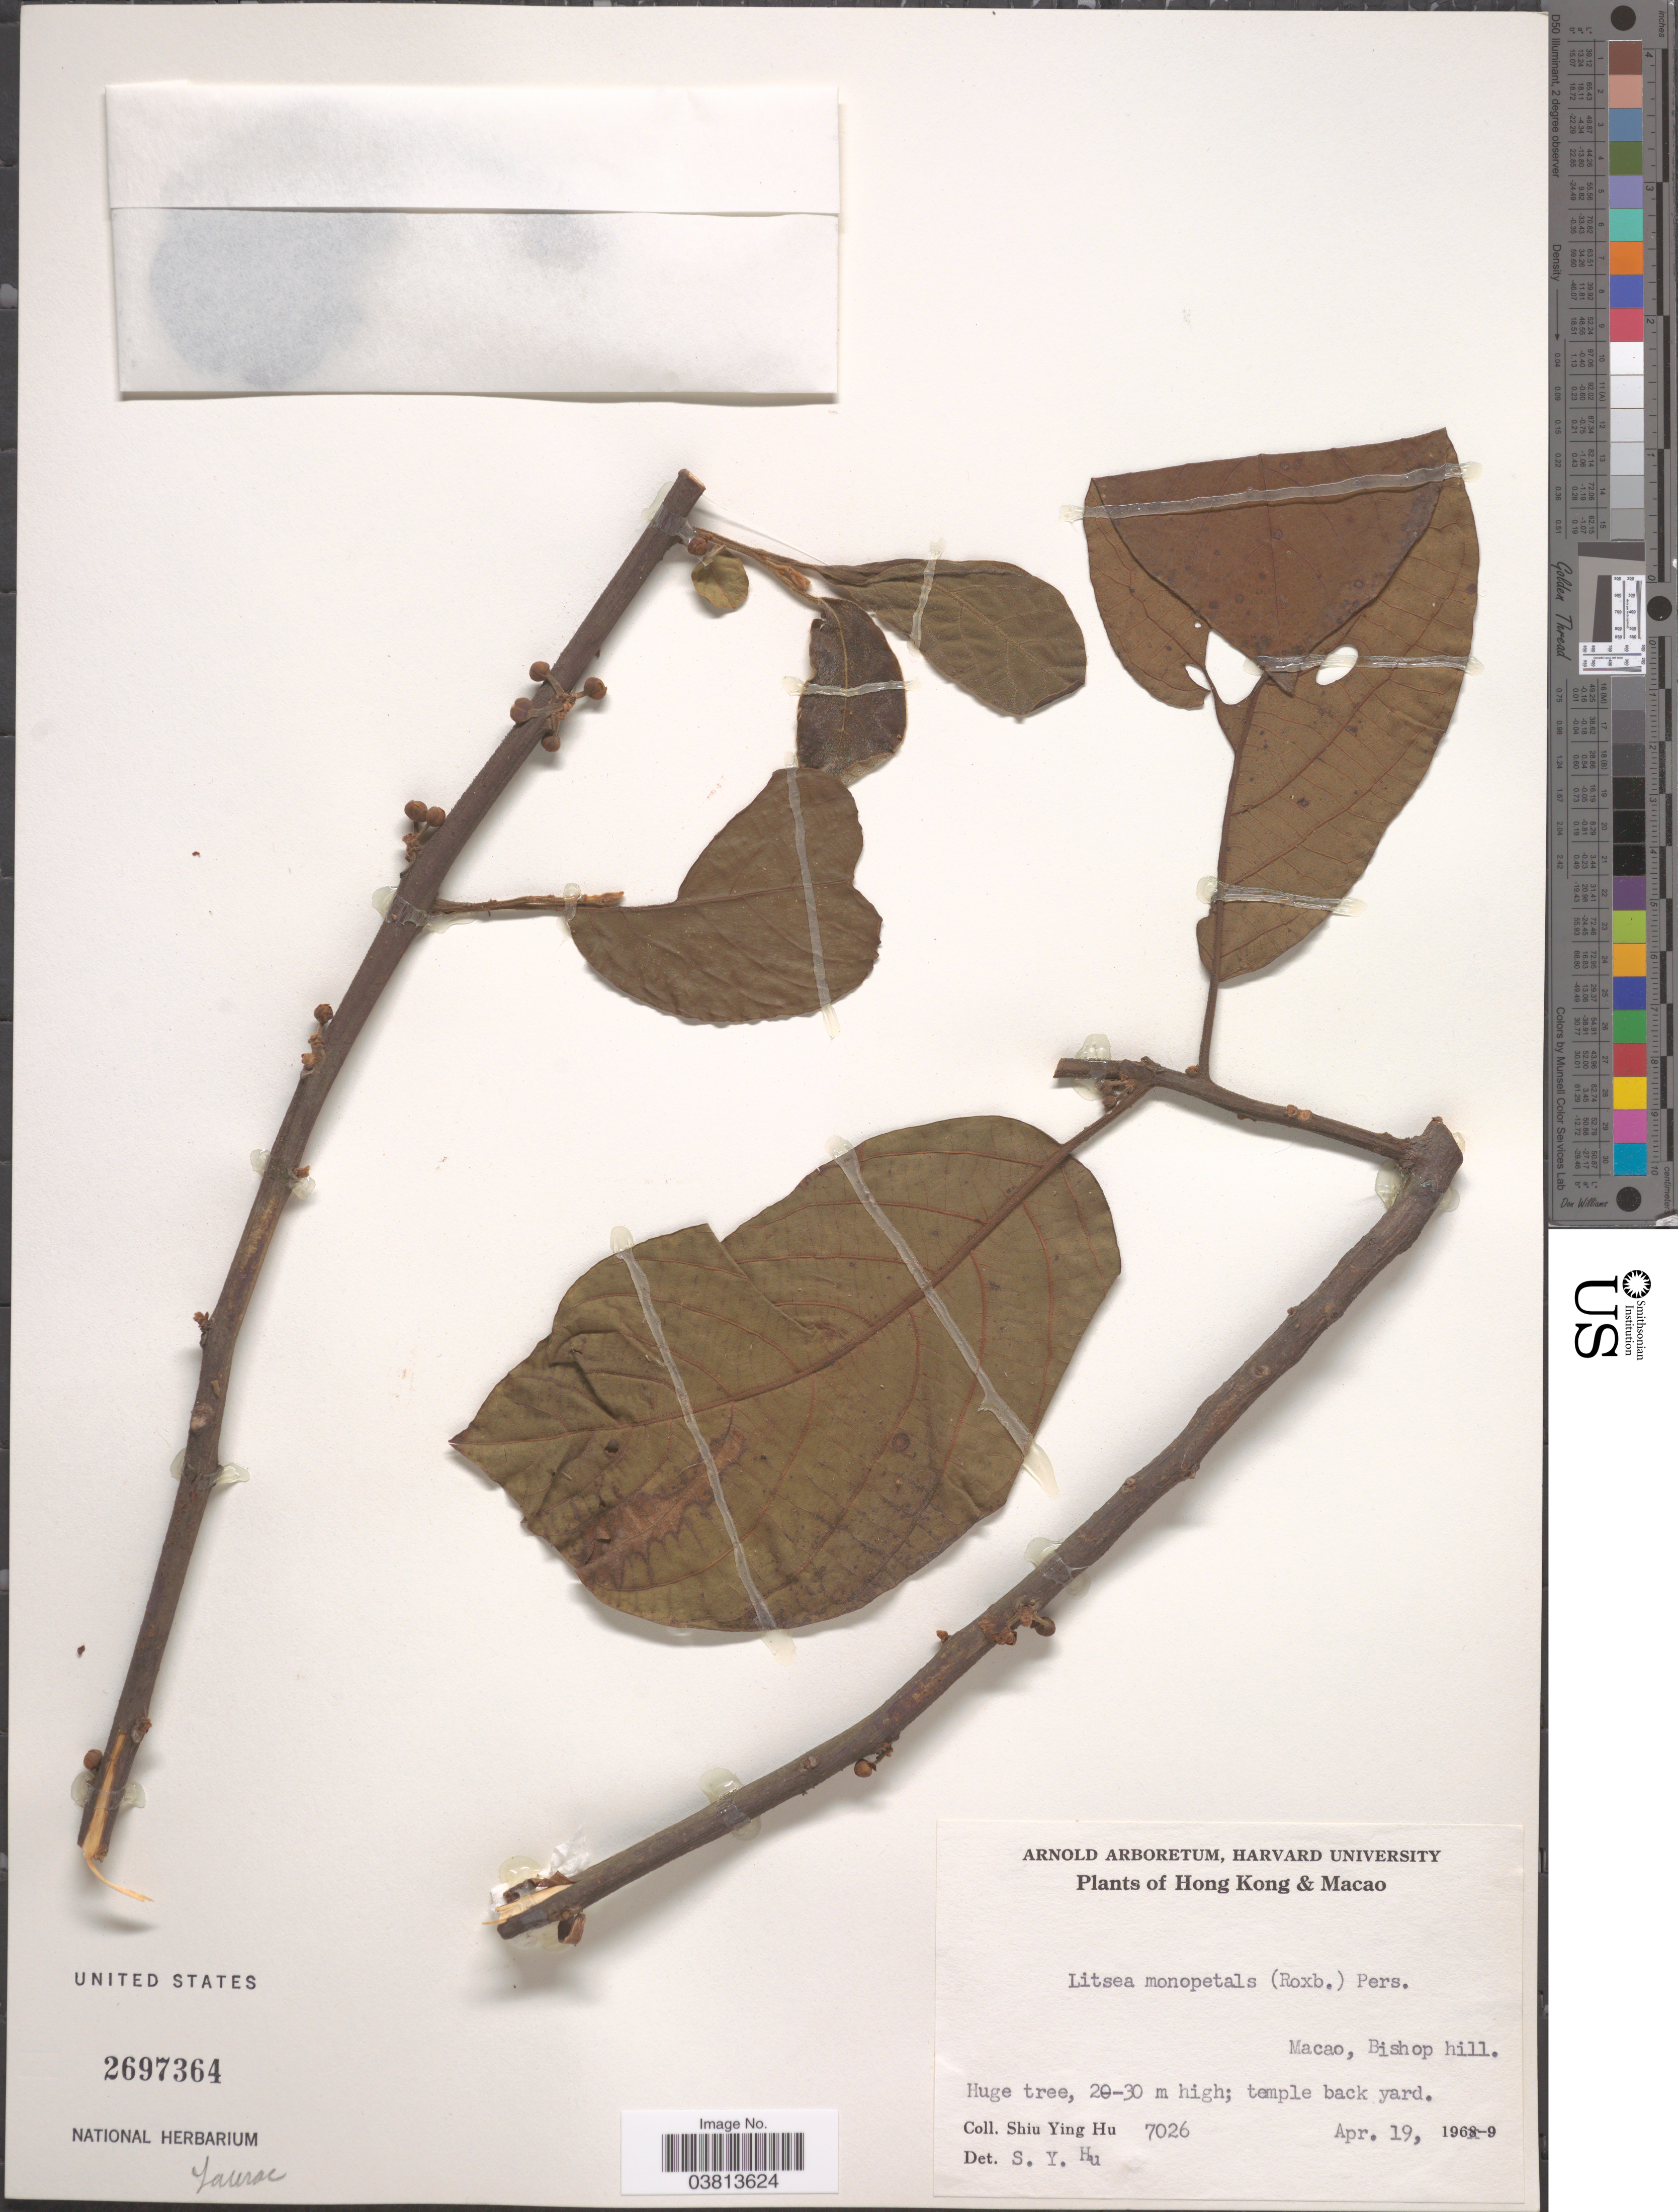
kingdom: Plantae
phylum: Tracheophyta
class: Magnoliopsida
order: Laurales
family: Lauraceae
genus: Litsea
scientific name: Litsea monopetala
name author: (Roxb.) Pers.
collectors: S. Y. Hu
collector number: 7026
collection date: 1969-04-19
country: China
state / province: Hong Kong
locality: Macao. Bishop Hill. Temple back yard.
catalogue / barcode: US 2697364